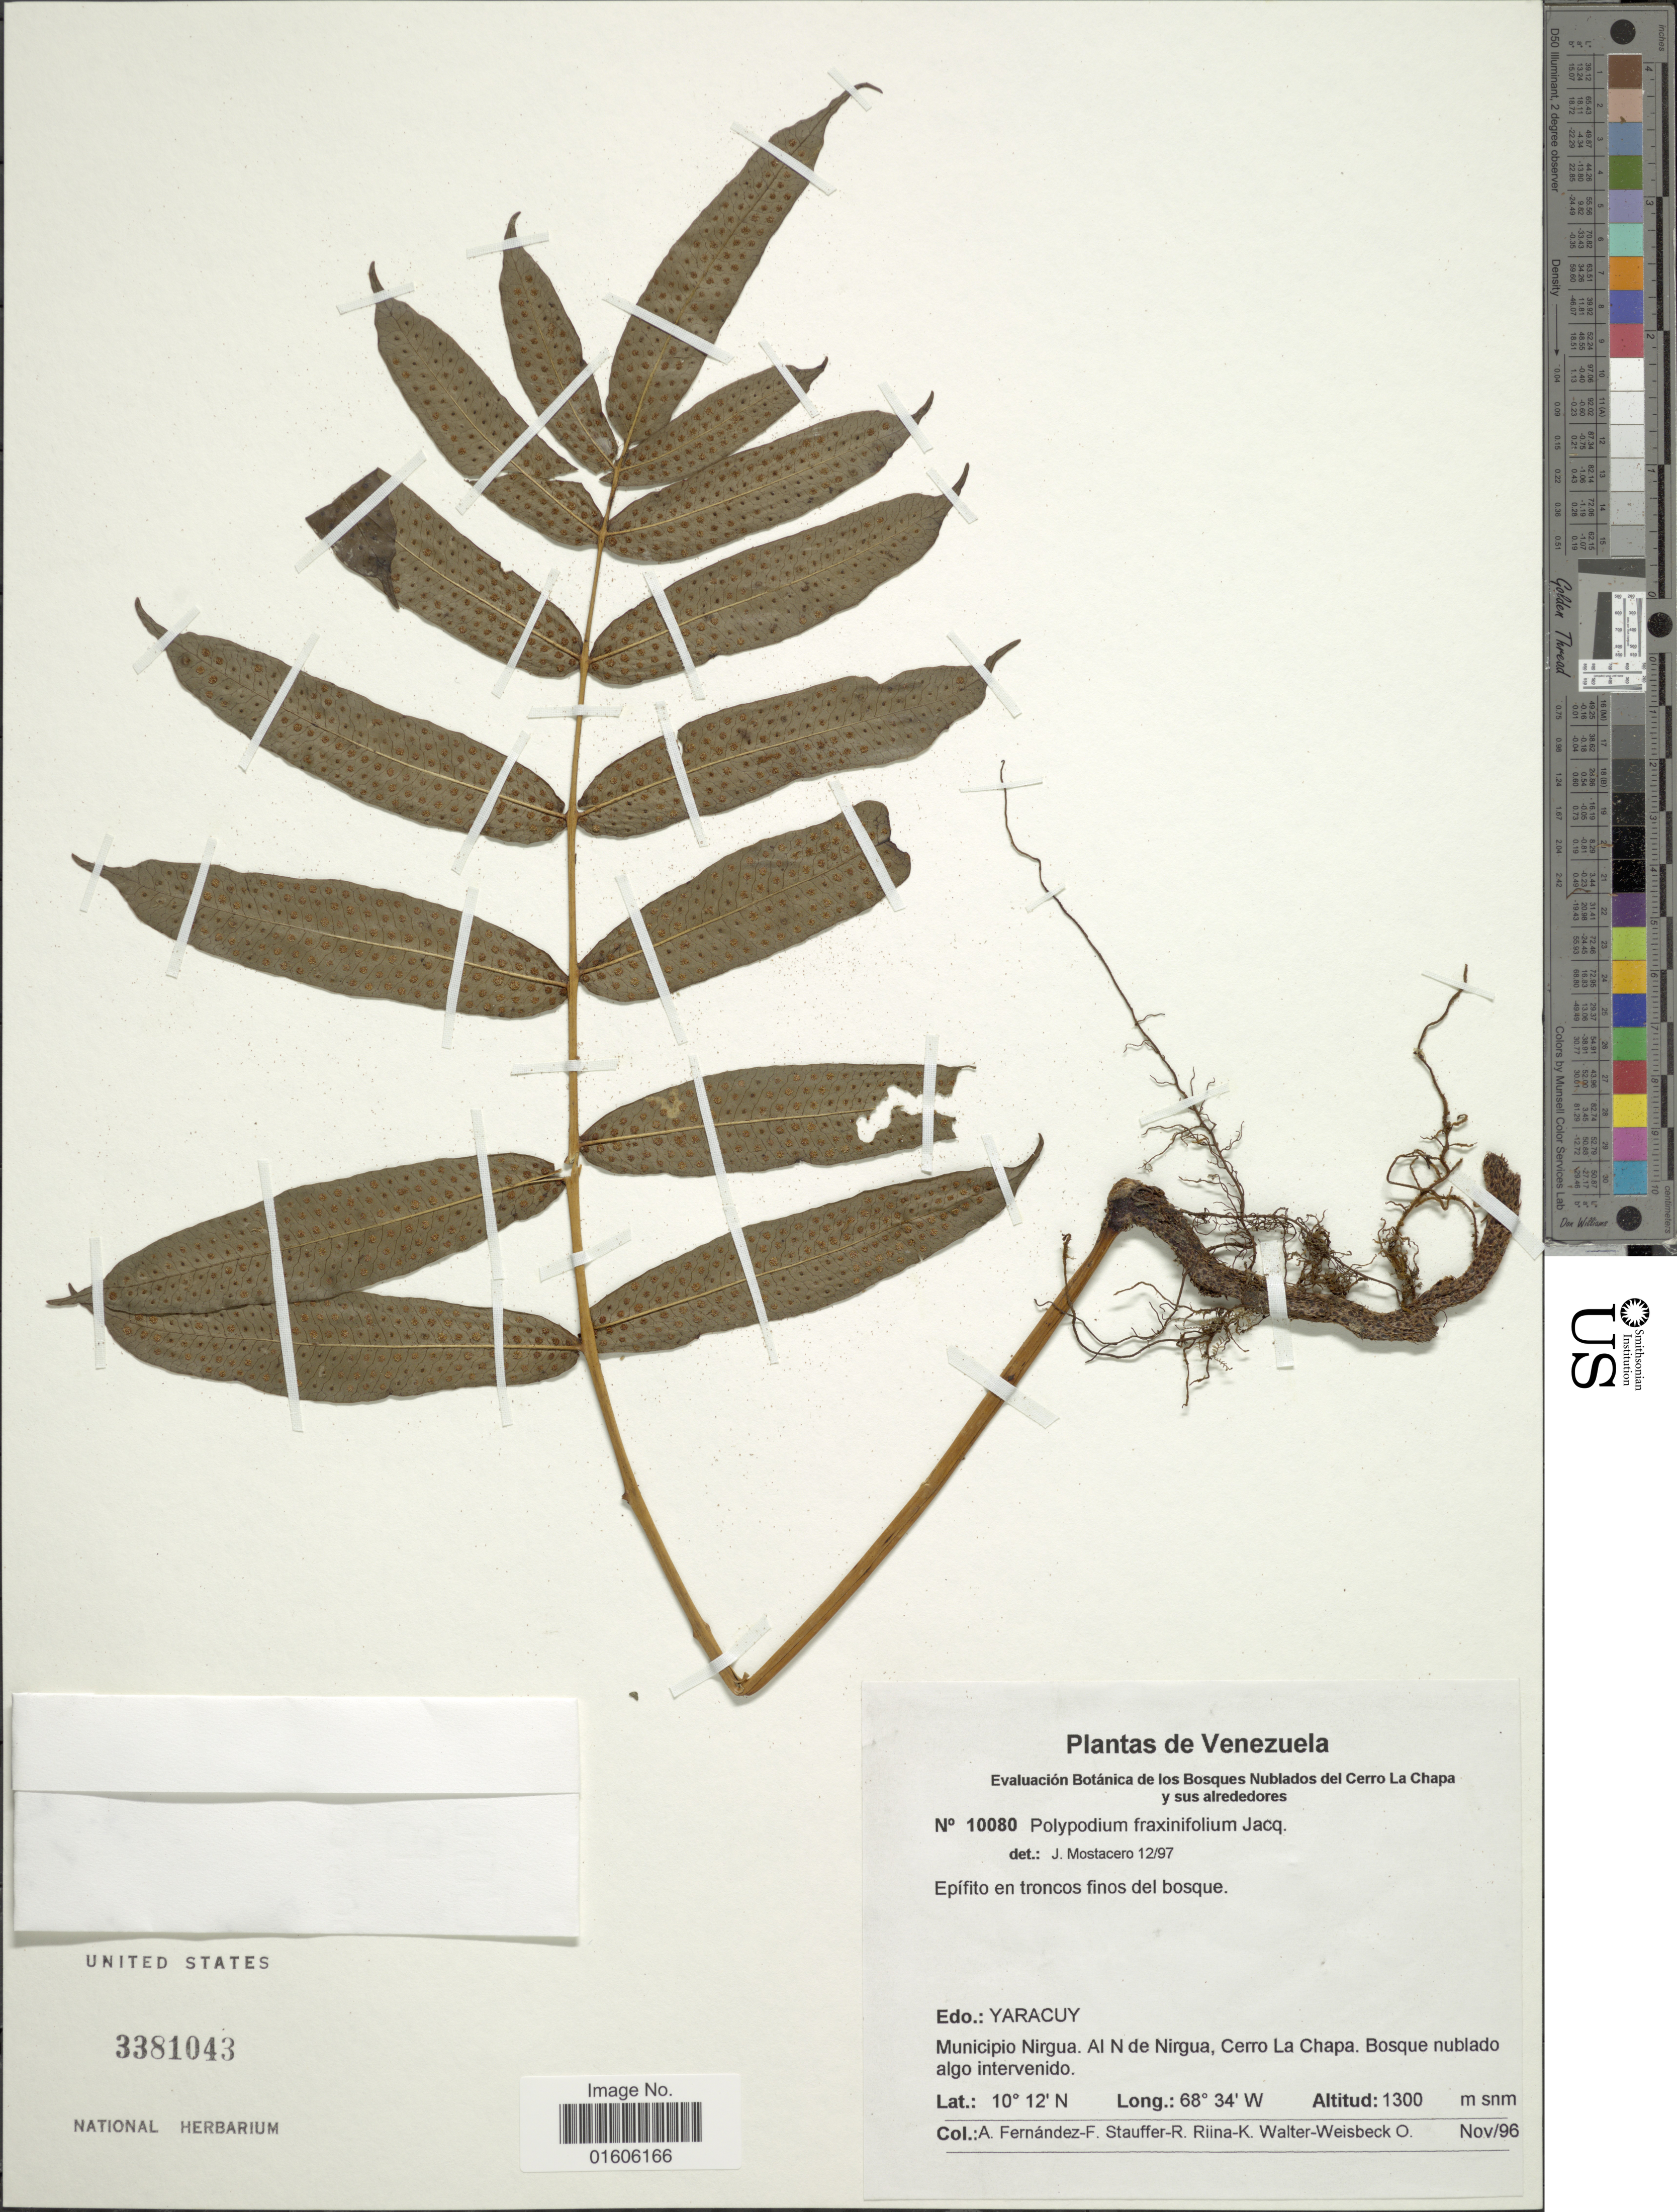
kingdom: Plantae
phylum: Tracheophyta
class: Polypodiopsida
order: Polypodiales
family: Polypodiaceae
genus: Serpocaulon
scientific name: Serpocaulon fraxinifolium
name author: (Jacq.) A.R. Sm.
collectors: A. Fernández, F. W. Stauffer, R. Riina, K. Walter-Weissbeck & O. Kunert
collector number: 10080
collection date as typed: Transcribed d/m/y: /11/96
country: Venezuela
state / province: Yaracuy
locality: Edo.: Yaracuy. Municipio Nirgua. Al N de Nirgua, Cerro La Chappa.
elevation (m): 1300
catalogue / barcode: US 3381043